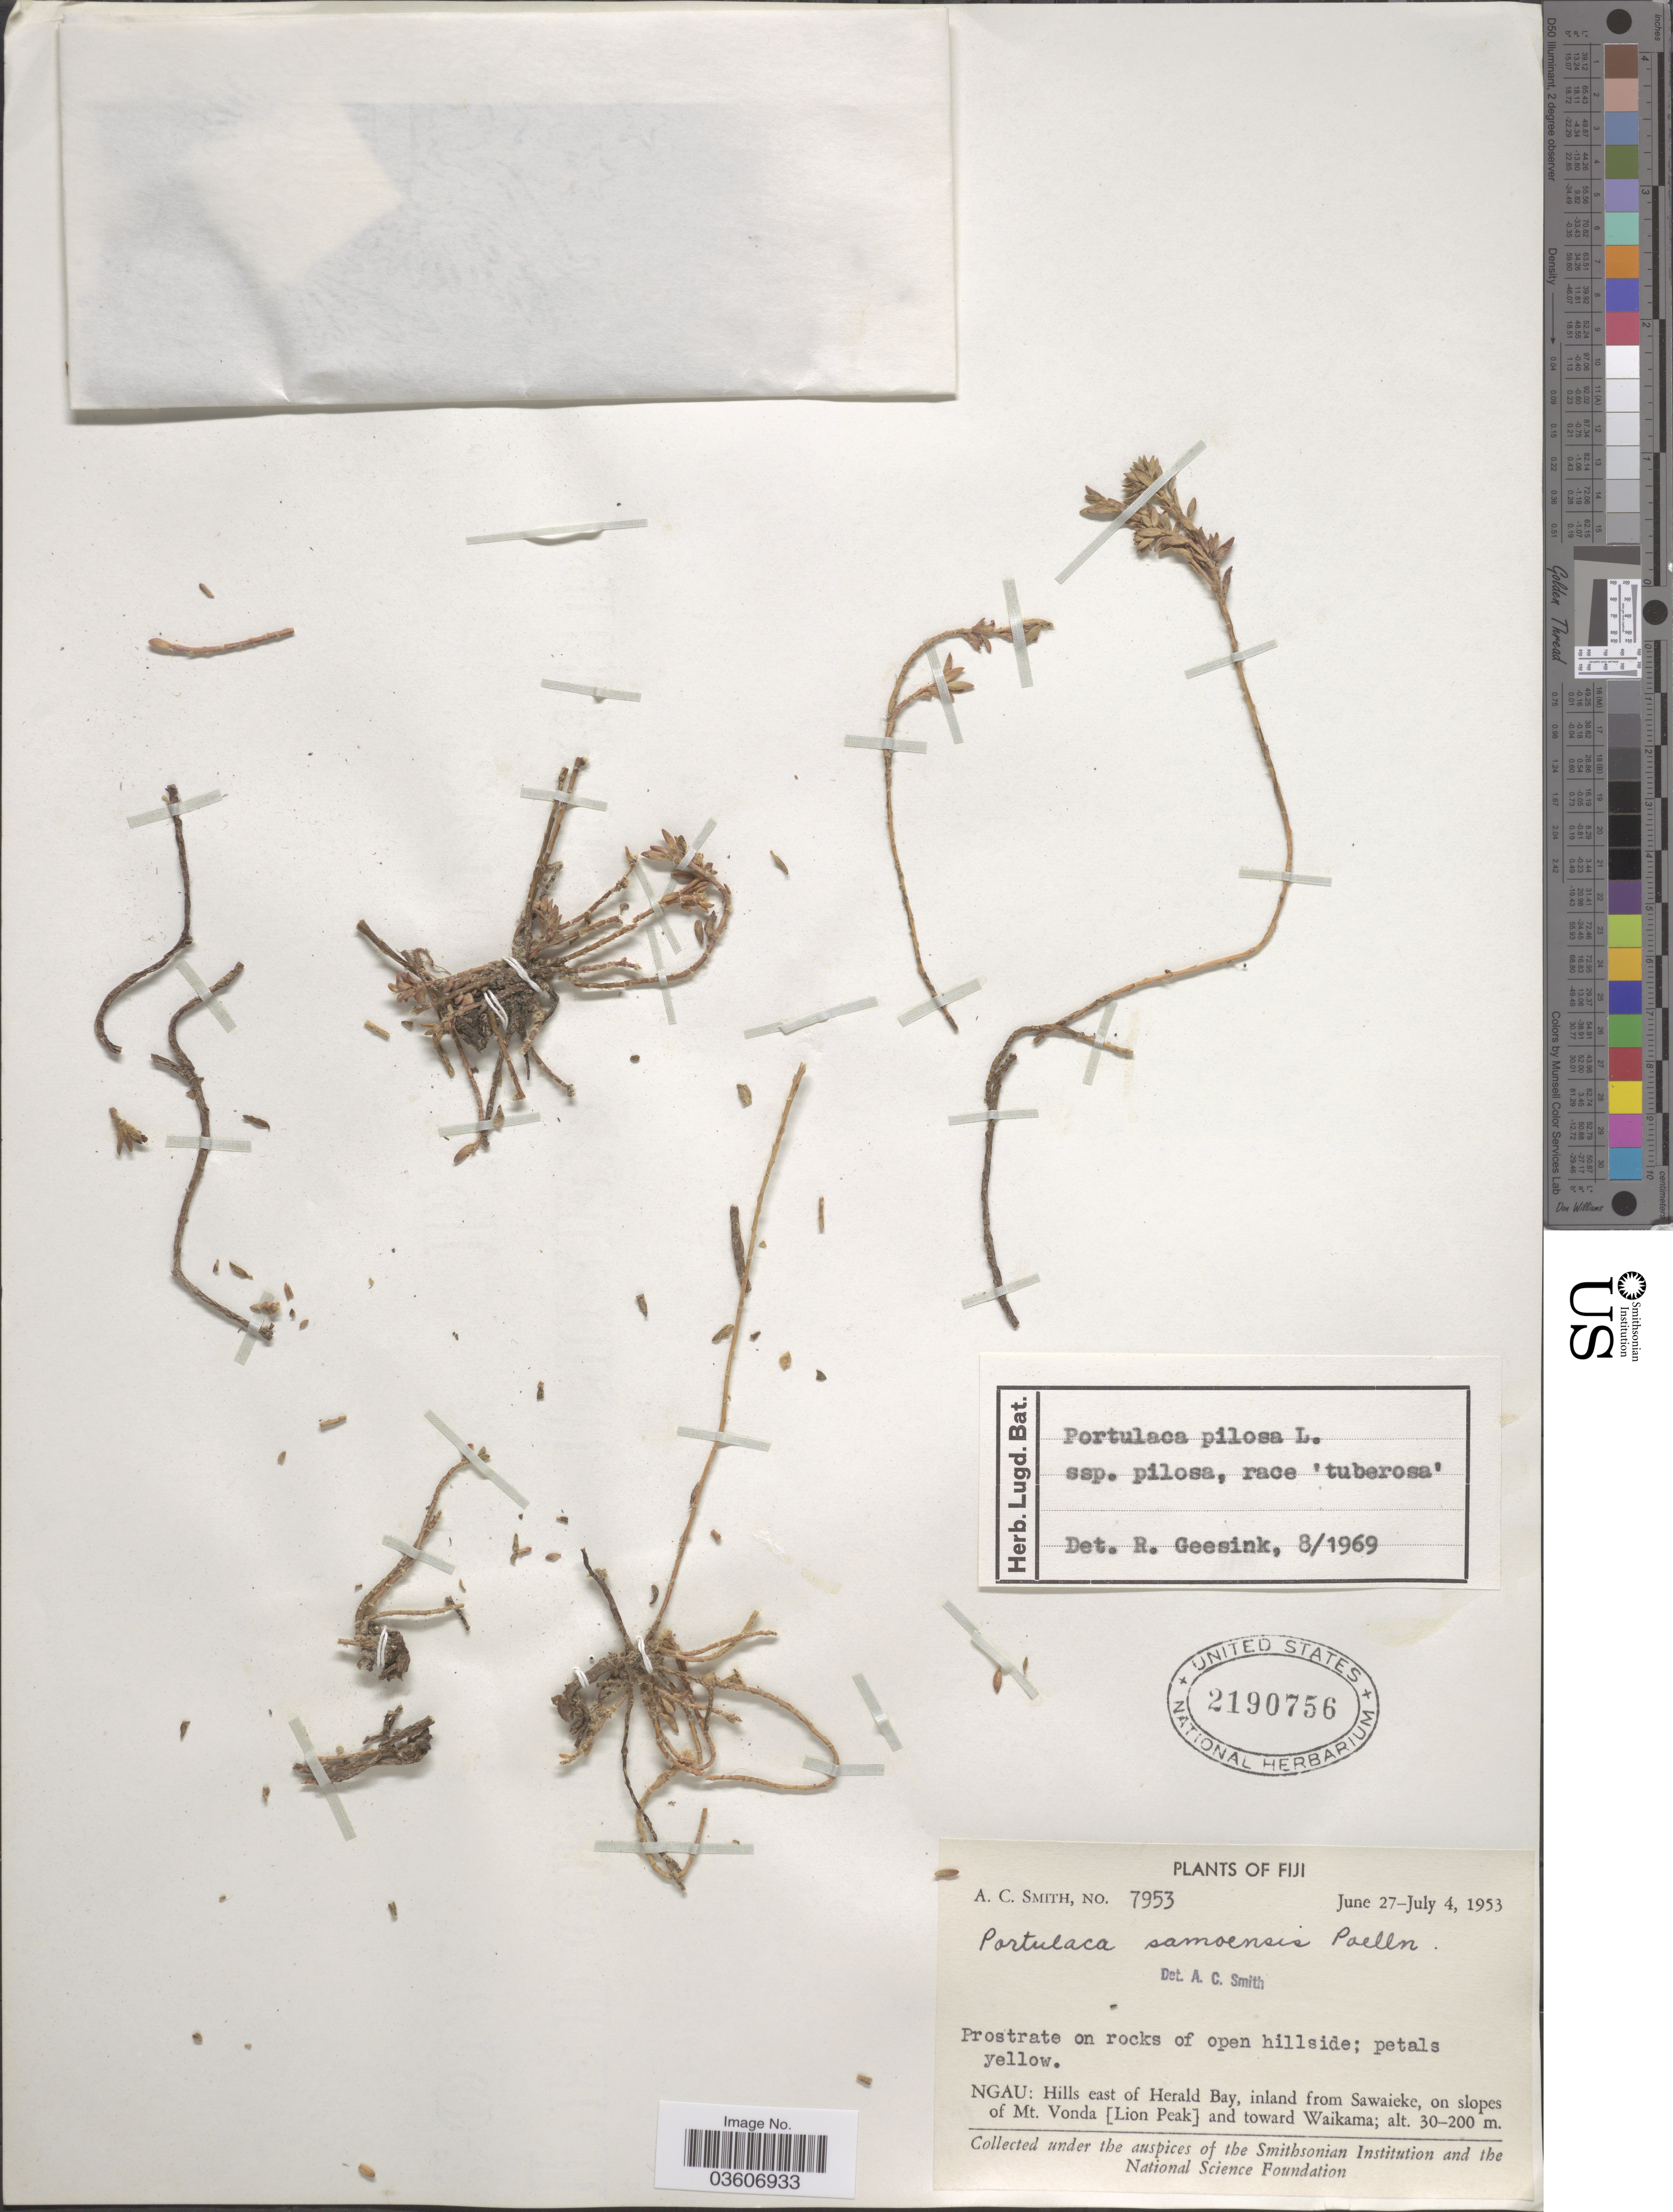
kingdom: Plantae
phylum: Tracheophyta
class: Magnoliopsida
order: Caryophyllales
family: Portulacaceae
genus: Portulaca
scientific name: Portulaca australis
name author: Endl.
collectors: A. C. Smith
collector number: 7953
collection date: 1953-06-27/1953-07-04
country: Fiji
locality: Ngau: Hills east of Herald Bay, inland from Sawaieke, on slopes of Mt. Vonda [Lion Peak] and toward Waikama.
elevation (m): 30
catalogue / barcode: US 2190756